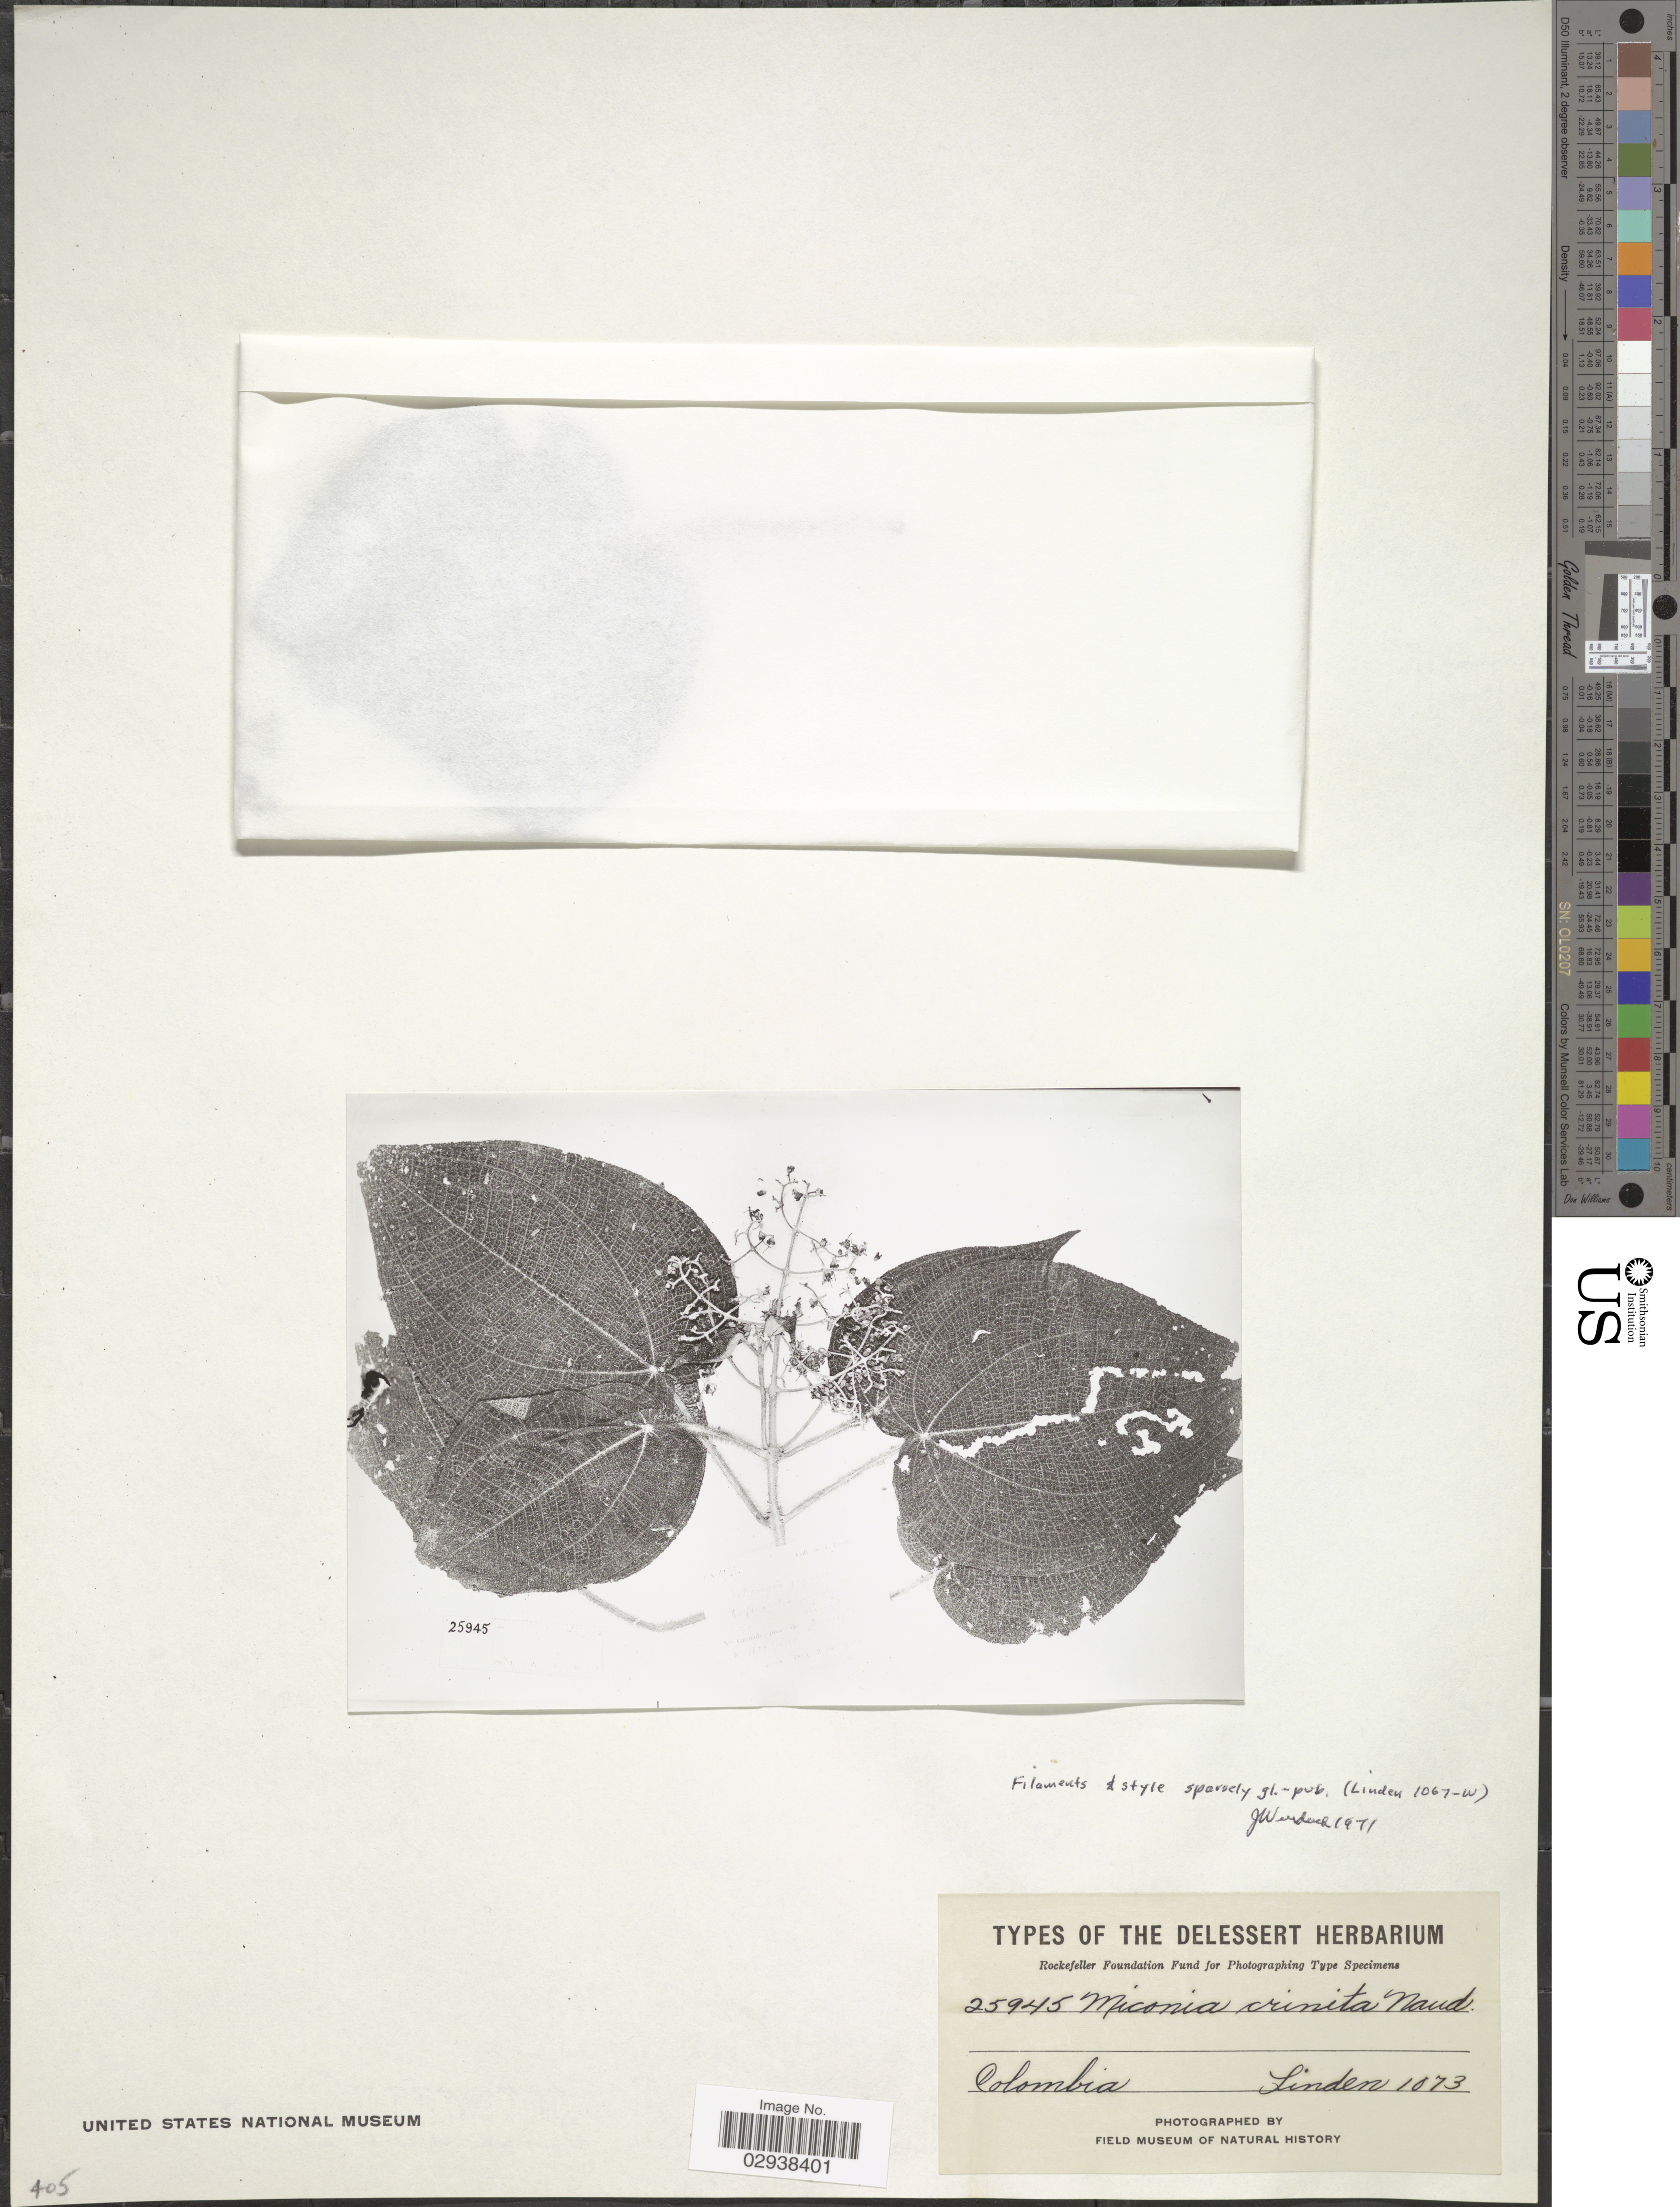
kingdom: Plantae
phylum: Tracheophyta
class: Magnoliopsida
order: Myrtales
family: Melastomataceae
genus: Miconia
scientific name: Miconia crinita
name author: Naudin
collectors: -- Linden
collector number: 1073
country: Colombia